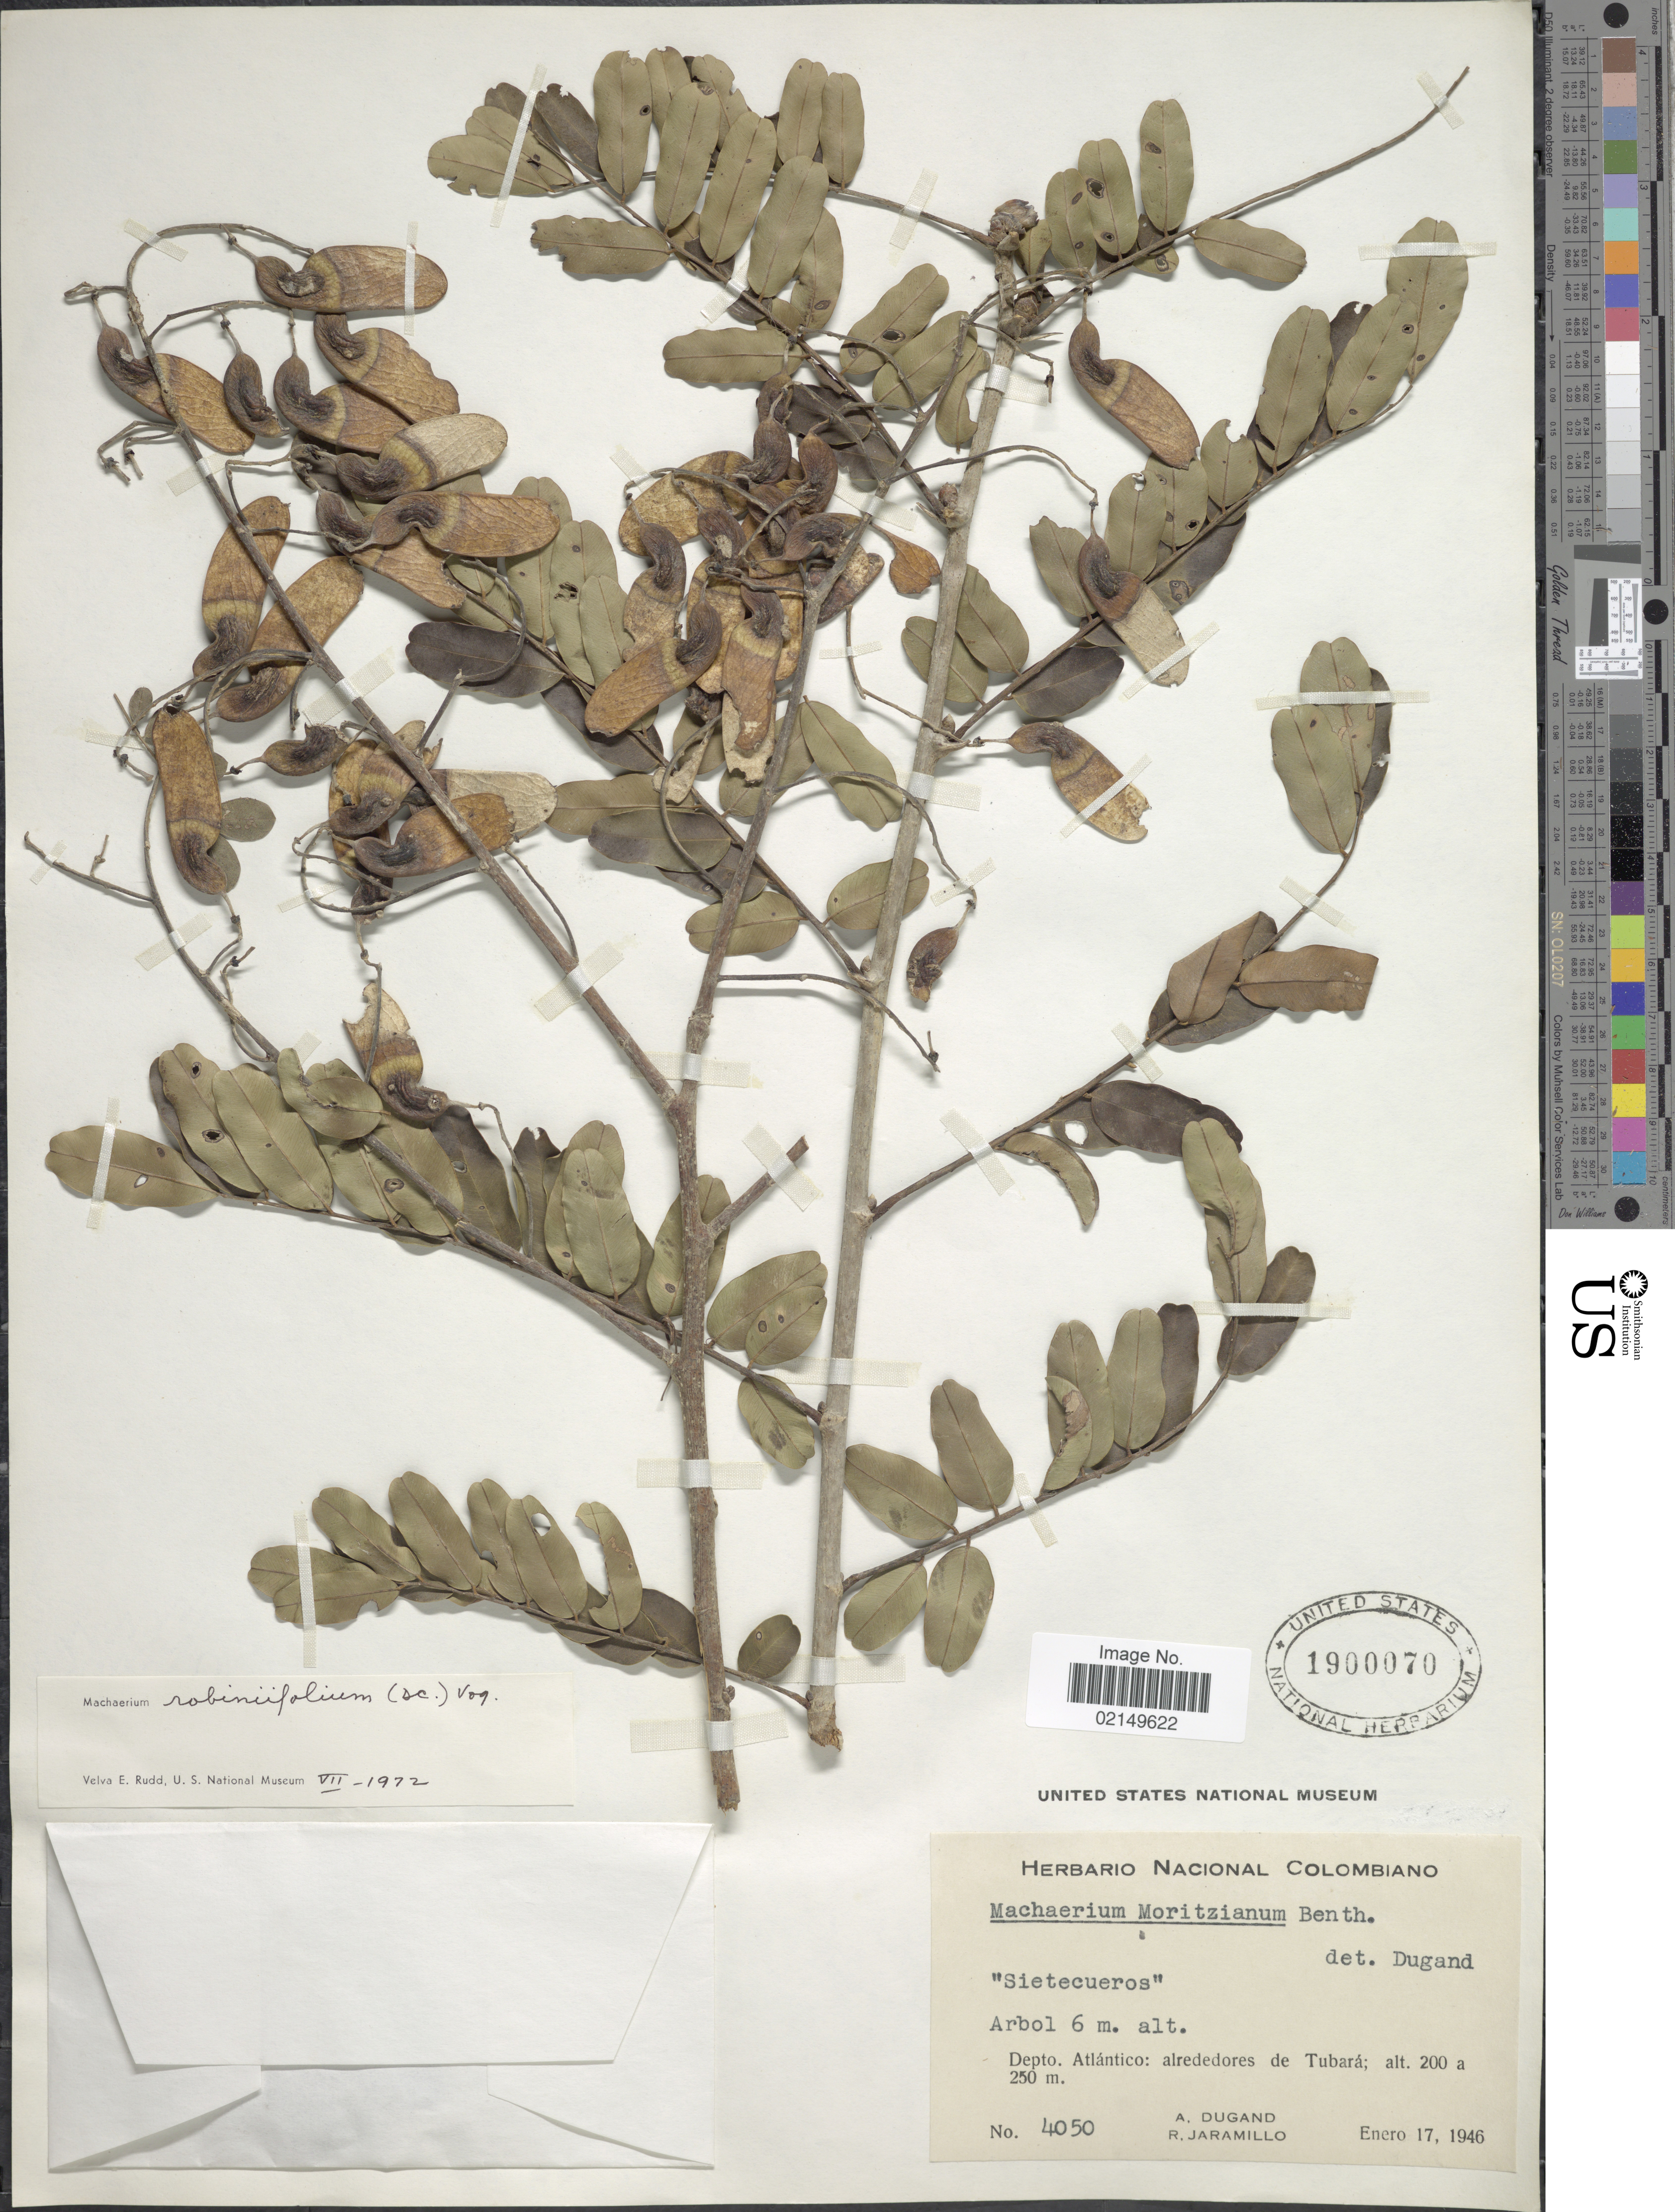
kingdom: Plantae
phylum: Tracheophyta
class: Magnoliopsida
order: Fabales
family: Fabaceae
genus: Machaerium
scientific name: Machaerium robinifolium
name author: (DC.) Vogel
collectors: A. Dugand & R. Jaramillo M.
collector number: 4050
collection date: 1946-01-17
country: Colombia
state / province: Atlántico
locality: Depto. Atlantico: alrededores de Tubara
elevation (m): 200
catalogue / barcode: US 1900070